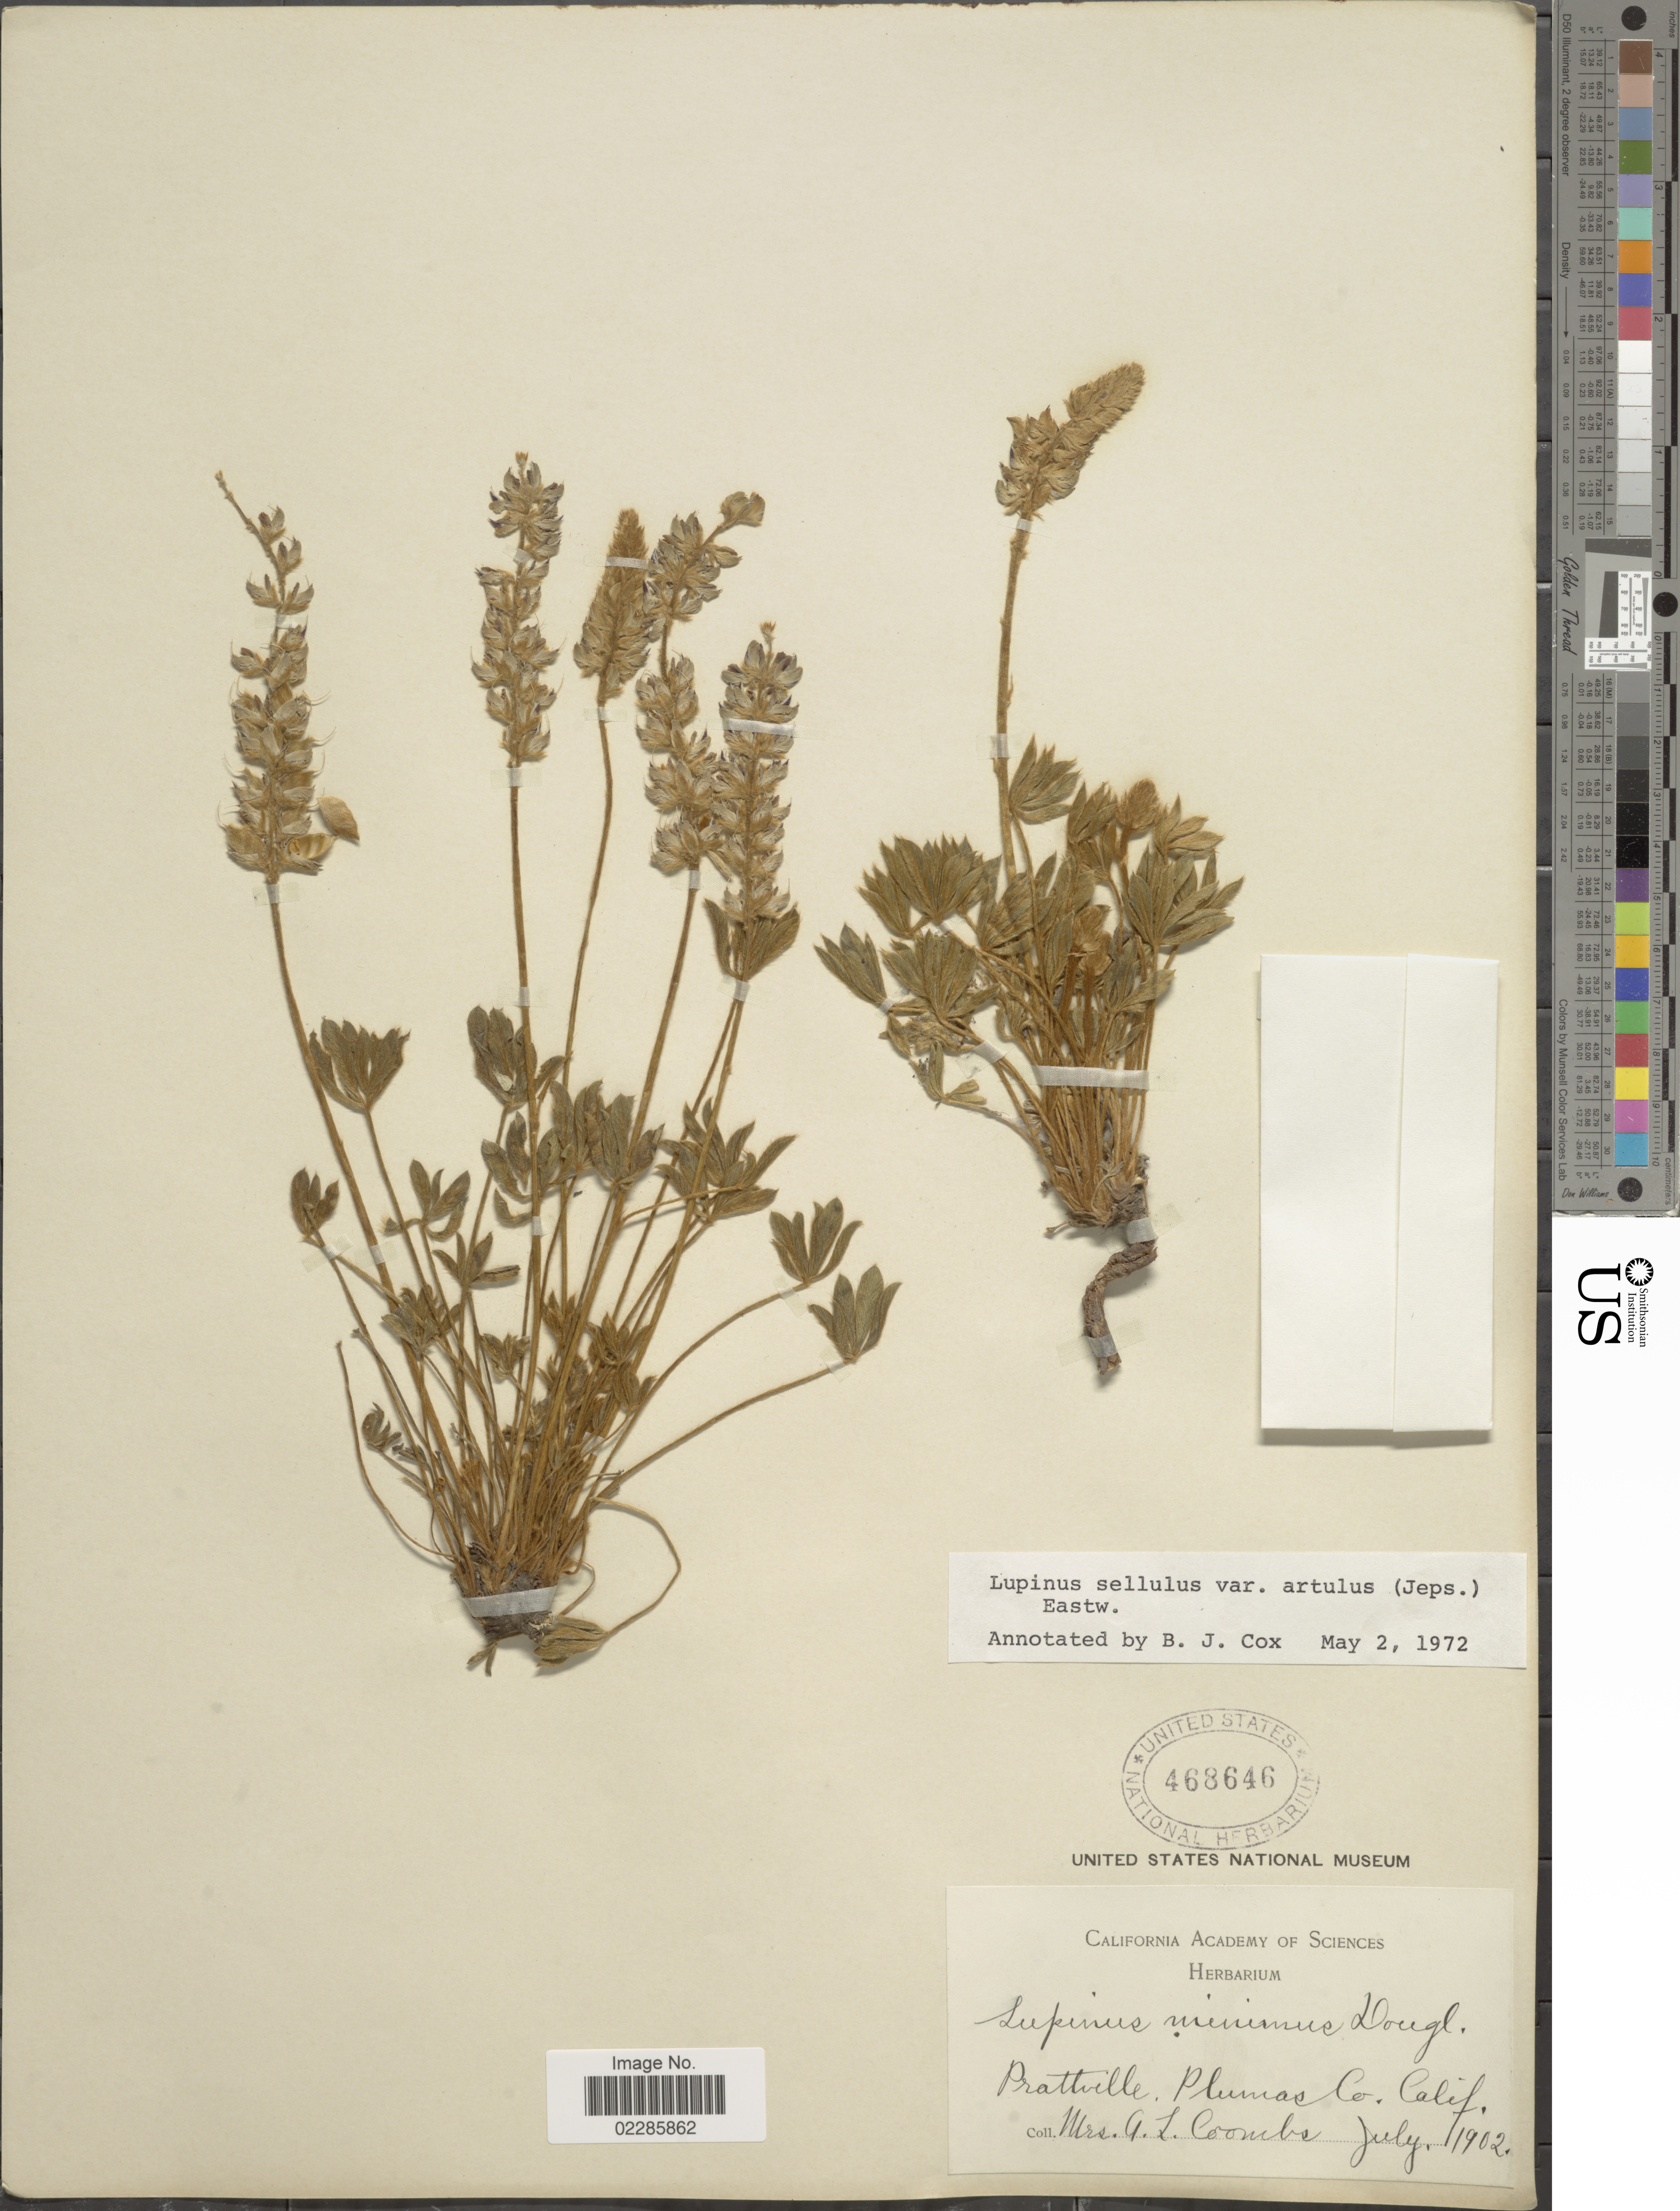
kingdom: Plantae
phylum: Tracheophyta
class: Magnoliopsida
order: Fabales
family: Fabaceae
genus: Lupinus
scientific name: Lupinus sellulus var. artulus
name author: (Jeps.) Eastw.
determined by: Cox, B. J.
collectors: A. Coombs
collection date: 1902-07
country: United States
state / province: California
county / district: Plumas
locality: Pratville, Plumas Co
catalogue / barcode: US 468646